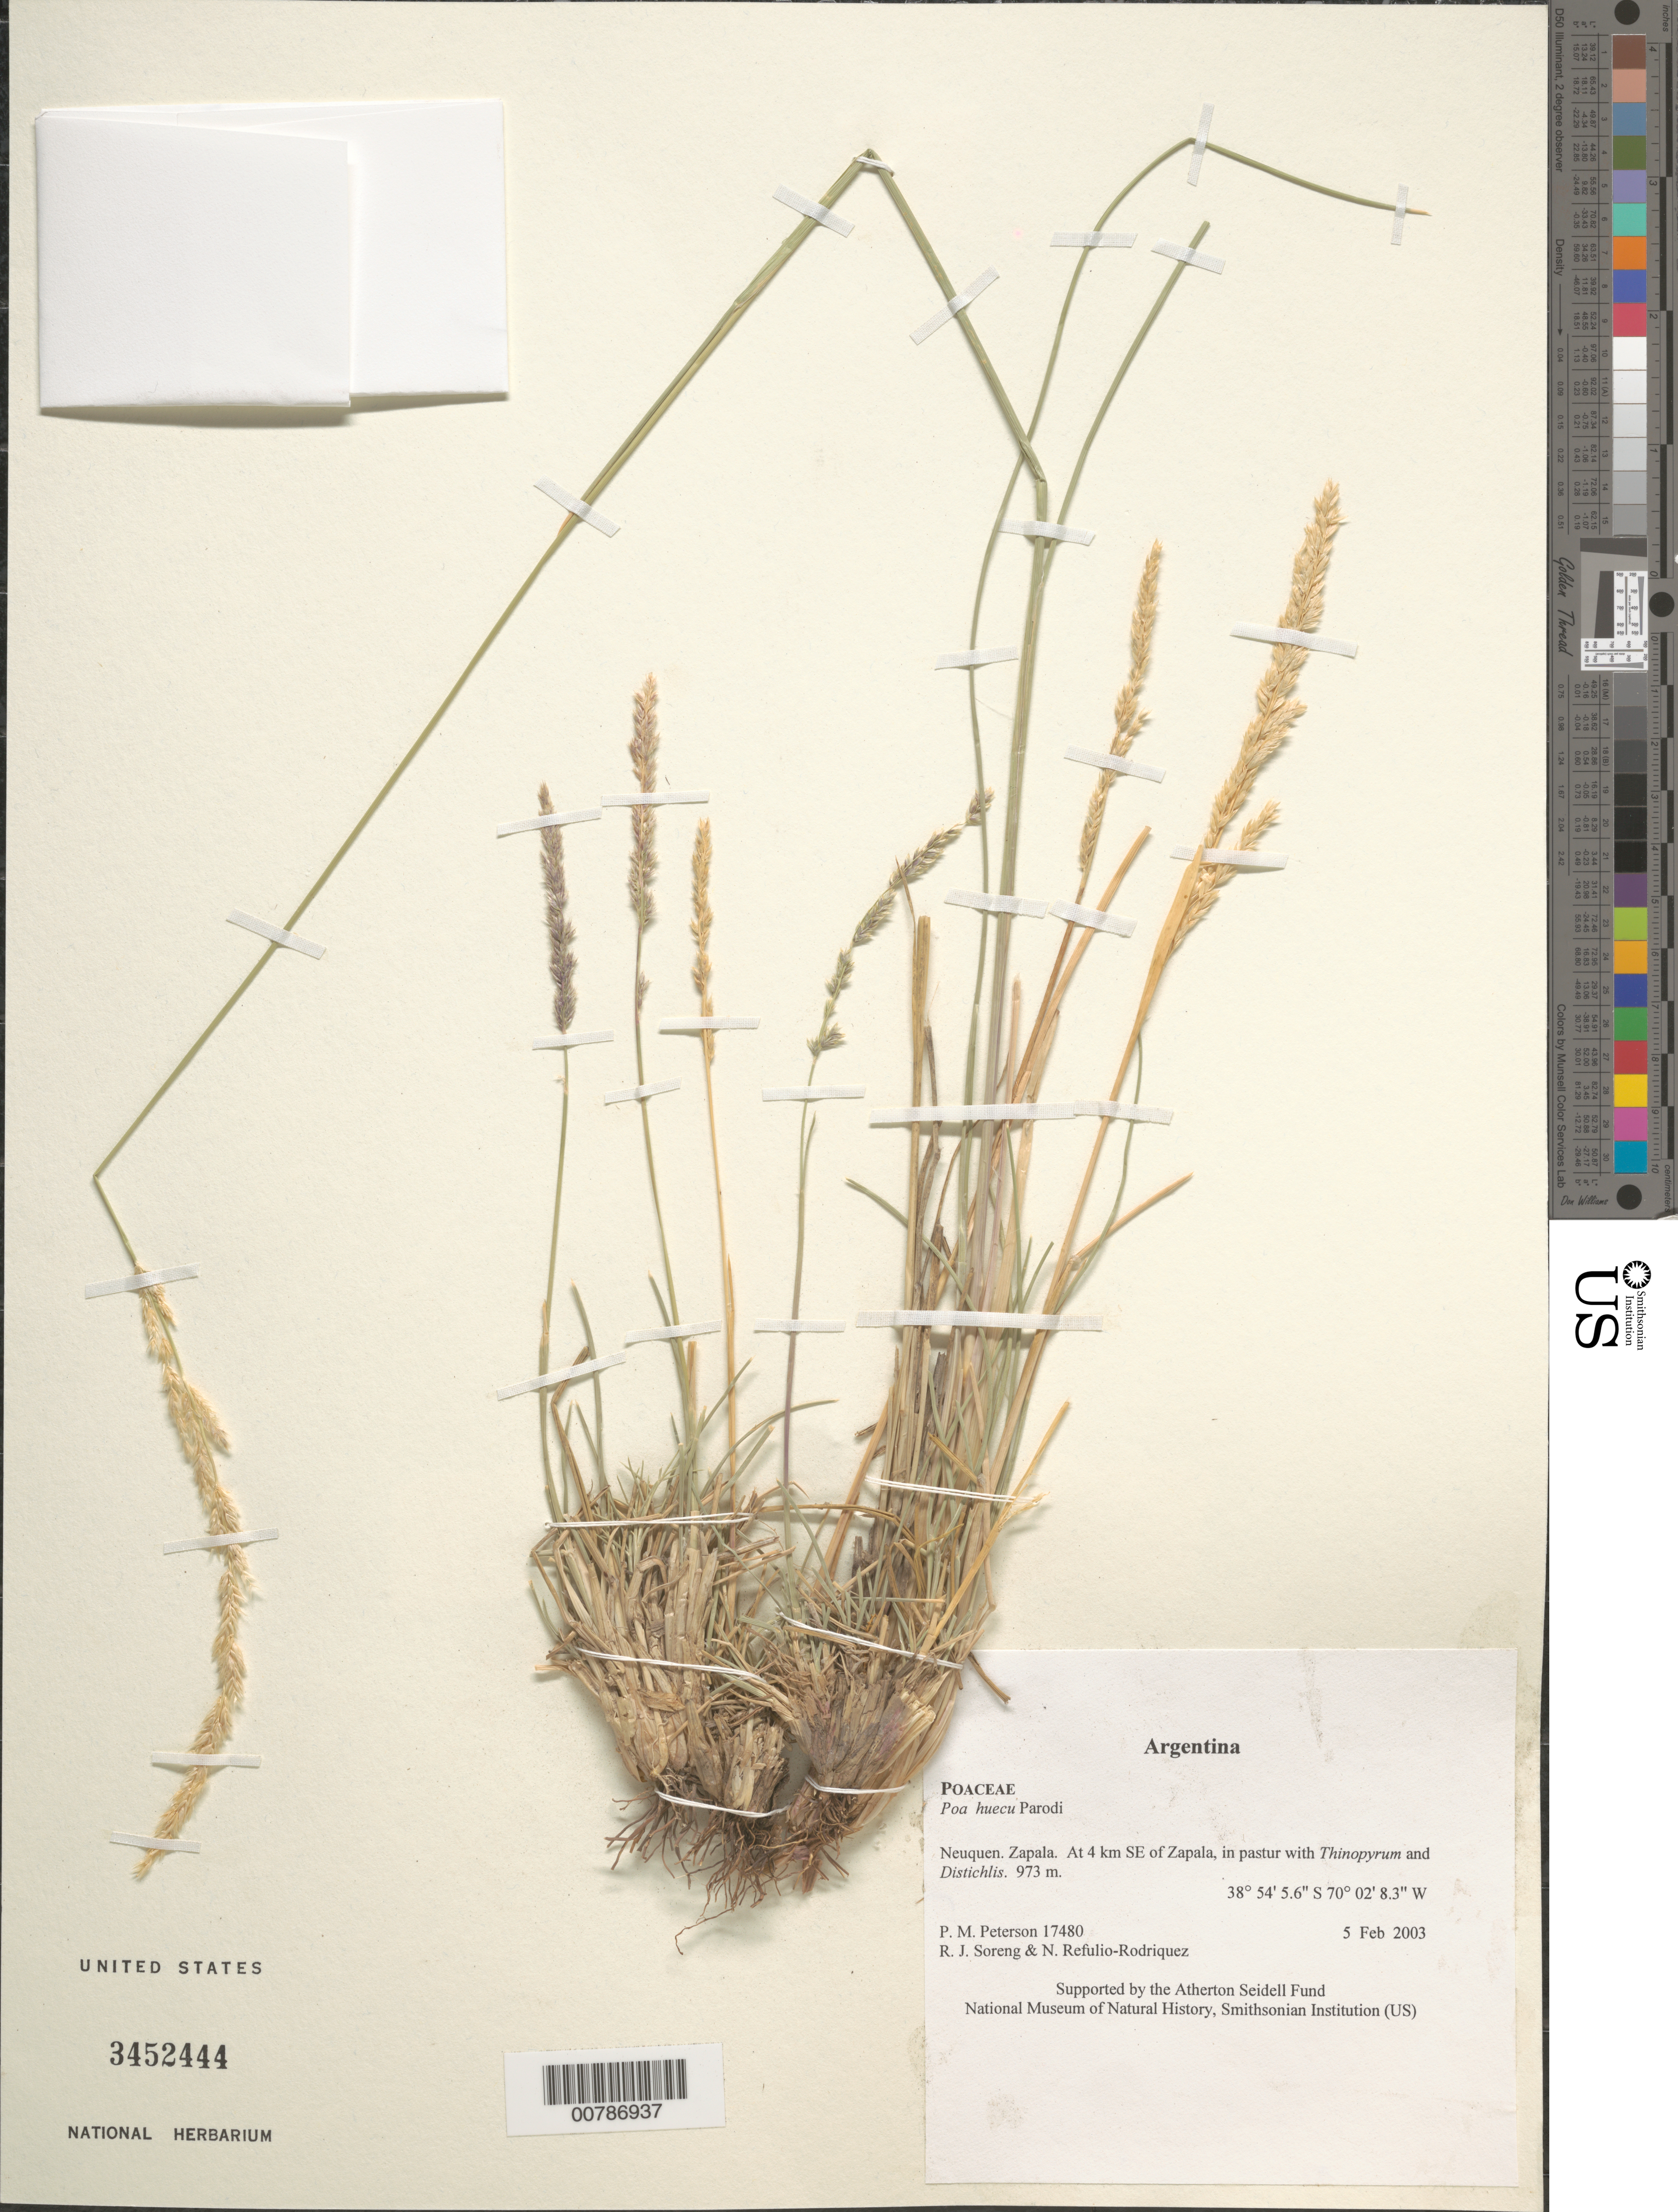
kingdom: Plantae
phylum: Tracheophyta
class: Liliopsida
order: Poales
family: Poaceae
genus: Poa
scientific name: Poa huecu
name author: Parodi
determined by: Soreng, Robert J., Research Associate (BOT), Smithsonian Institution - National Museum of Natural History (UNITED STATES)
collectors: P. M. Peterson, R. J. Soreng & N. Refulio-Rodríguez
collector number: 17480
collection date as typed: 05 Feb 2003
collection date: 2003-02-05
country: Argentina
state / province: Neuquen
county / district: Zapala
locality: At 4 km SE of Zapala, in pastur with Thinopyrum and Distichlis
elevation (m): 973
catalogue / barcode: US 3452444